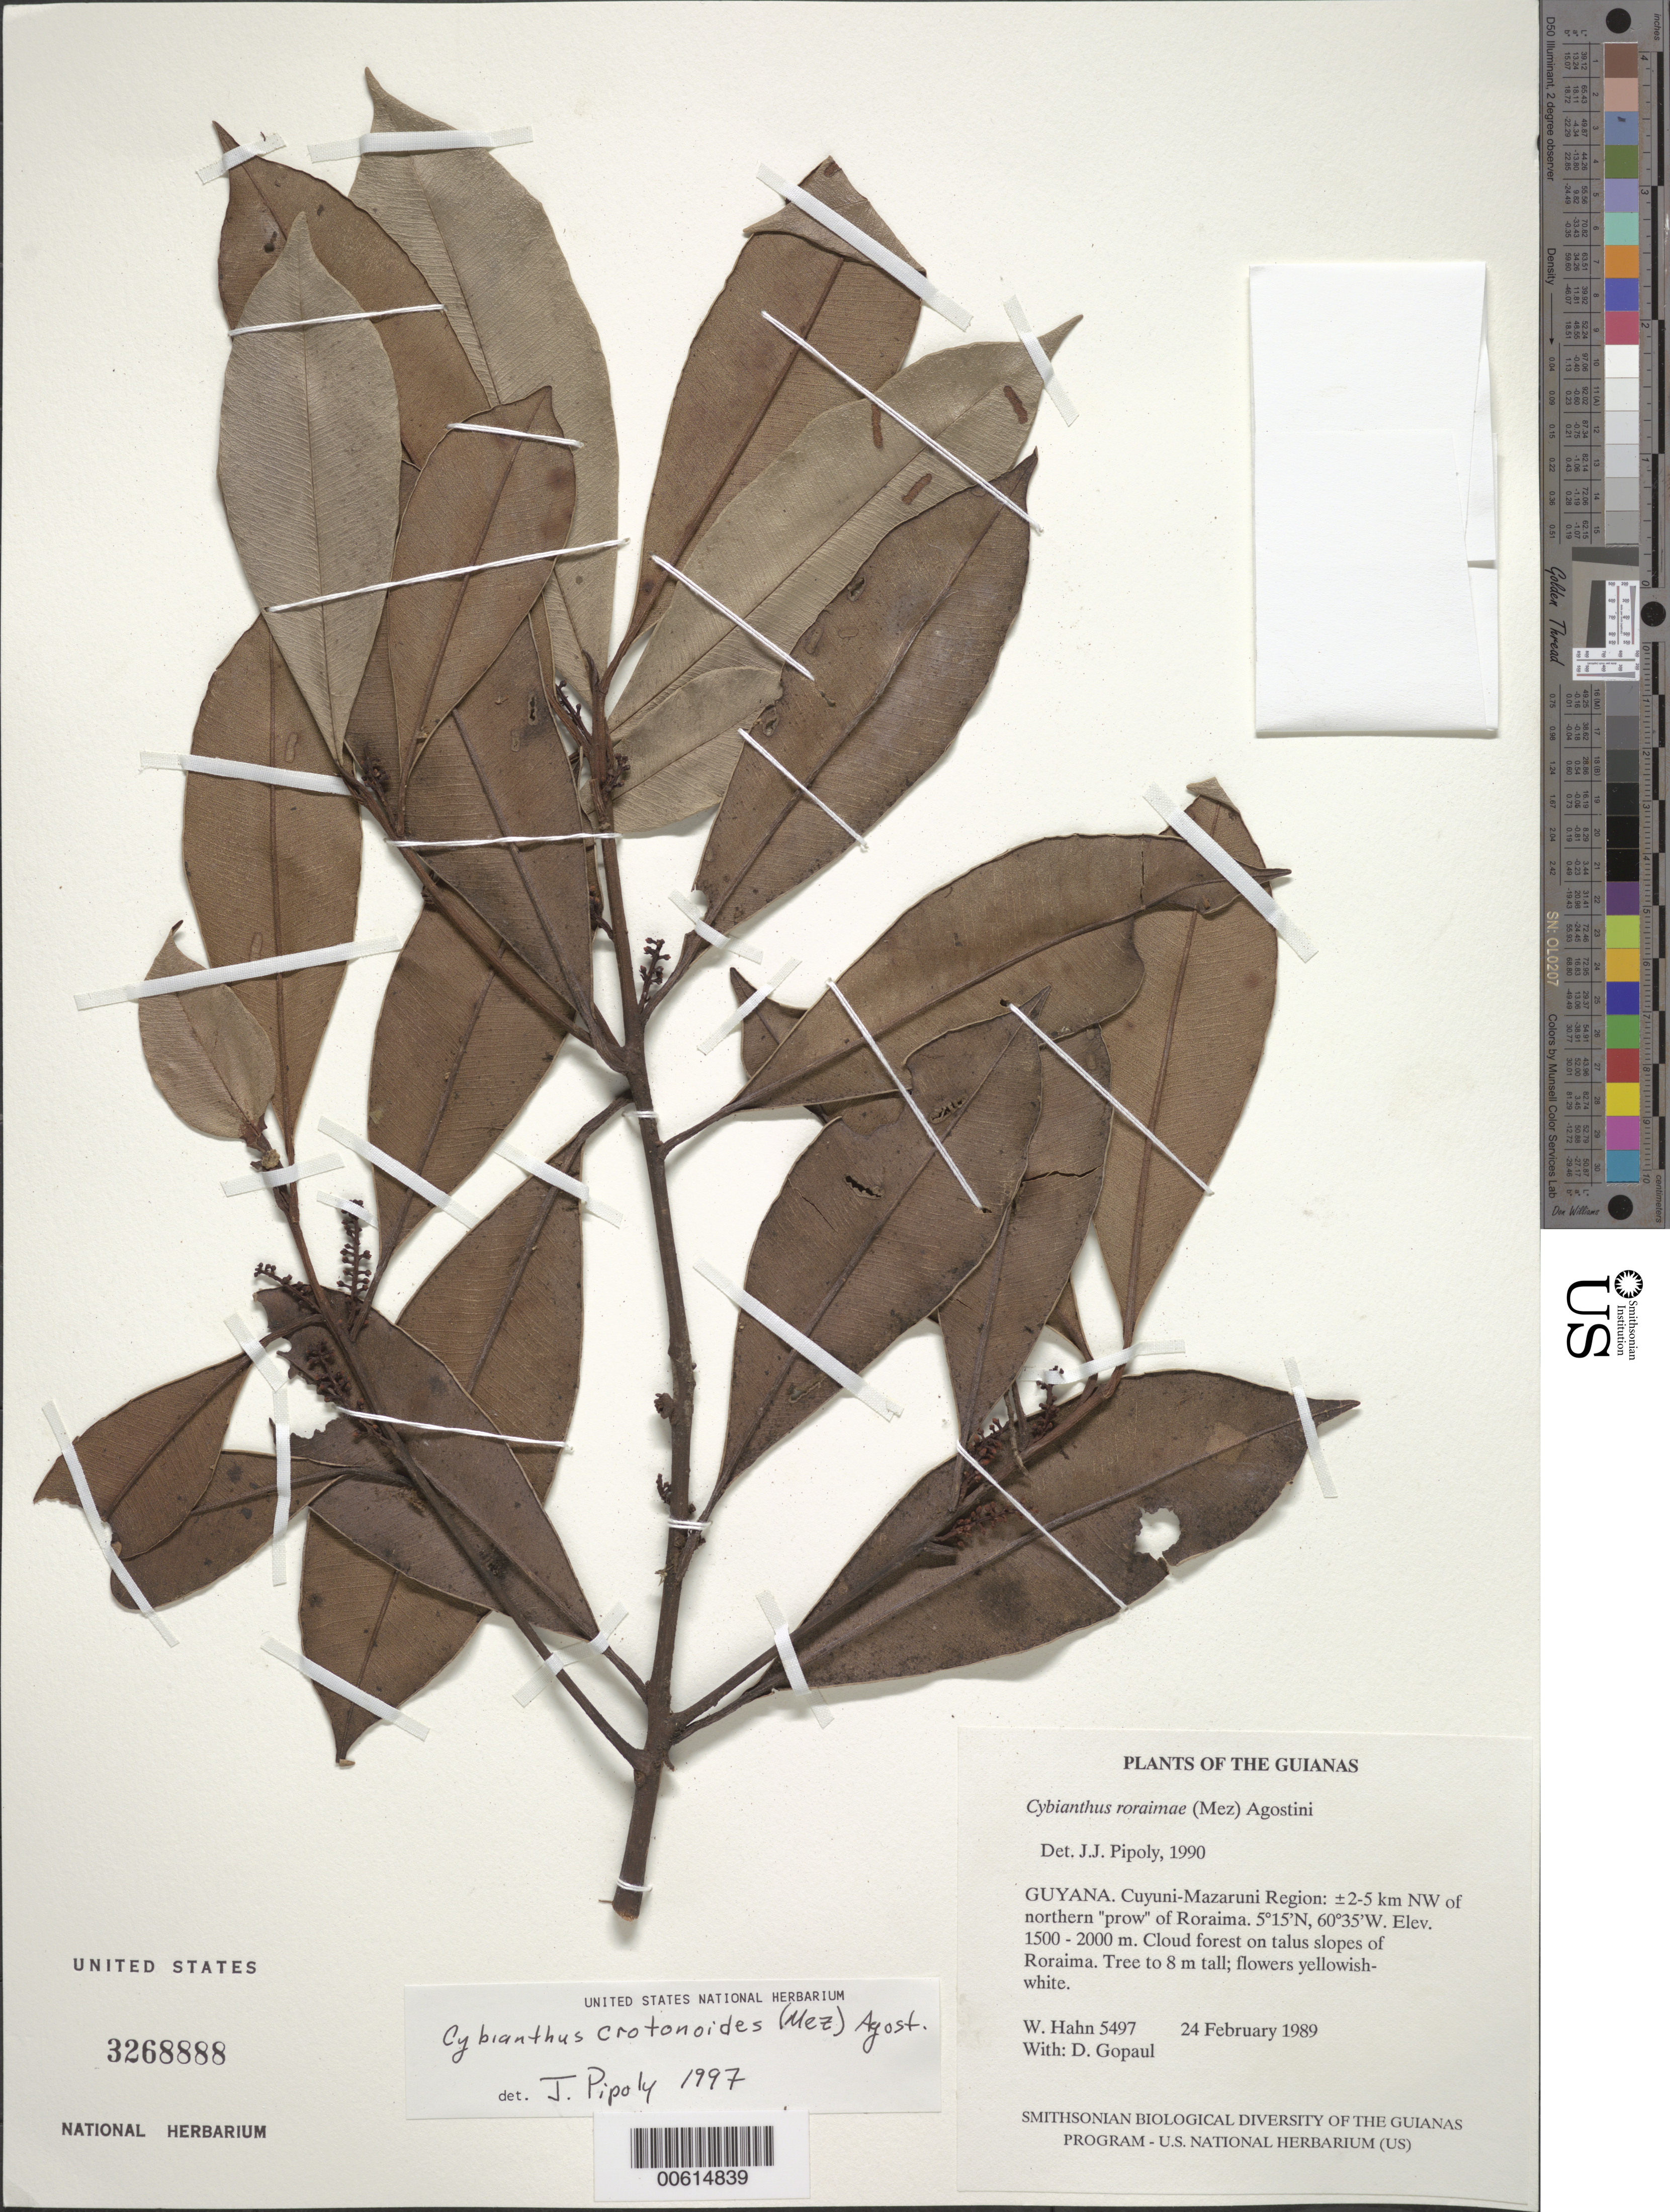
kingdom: Plantae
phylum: Tracheophyta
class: Magnoliopsida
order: Ericales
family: Primulaceae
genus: Cybianthus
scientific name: Cybianthus crotonoides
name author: (M.R. Schomb. ex Mez) G. Agostini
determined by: Pipoly, J. J., III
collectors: W. Hahn & D. Gopaul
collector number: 5497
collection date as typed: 24 February 1989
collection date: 1989-02-24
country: Guyana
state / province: Cuyuni-Mazaruni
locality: ±2-5 km NW of northern "prow" of Roraima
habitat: Cloud forest on talus slopes of Roraima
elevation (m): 1500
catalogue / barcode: US 3268888